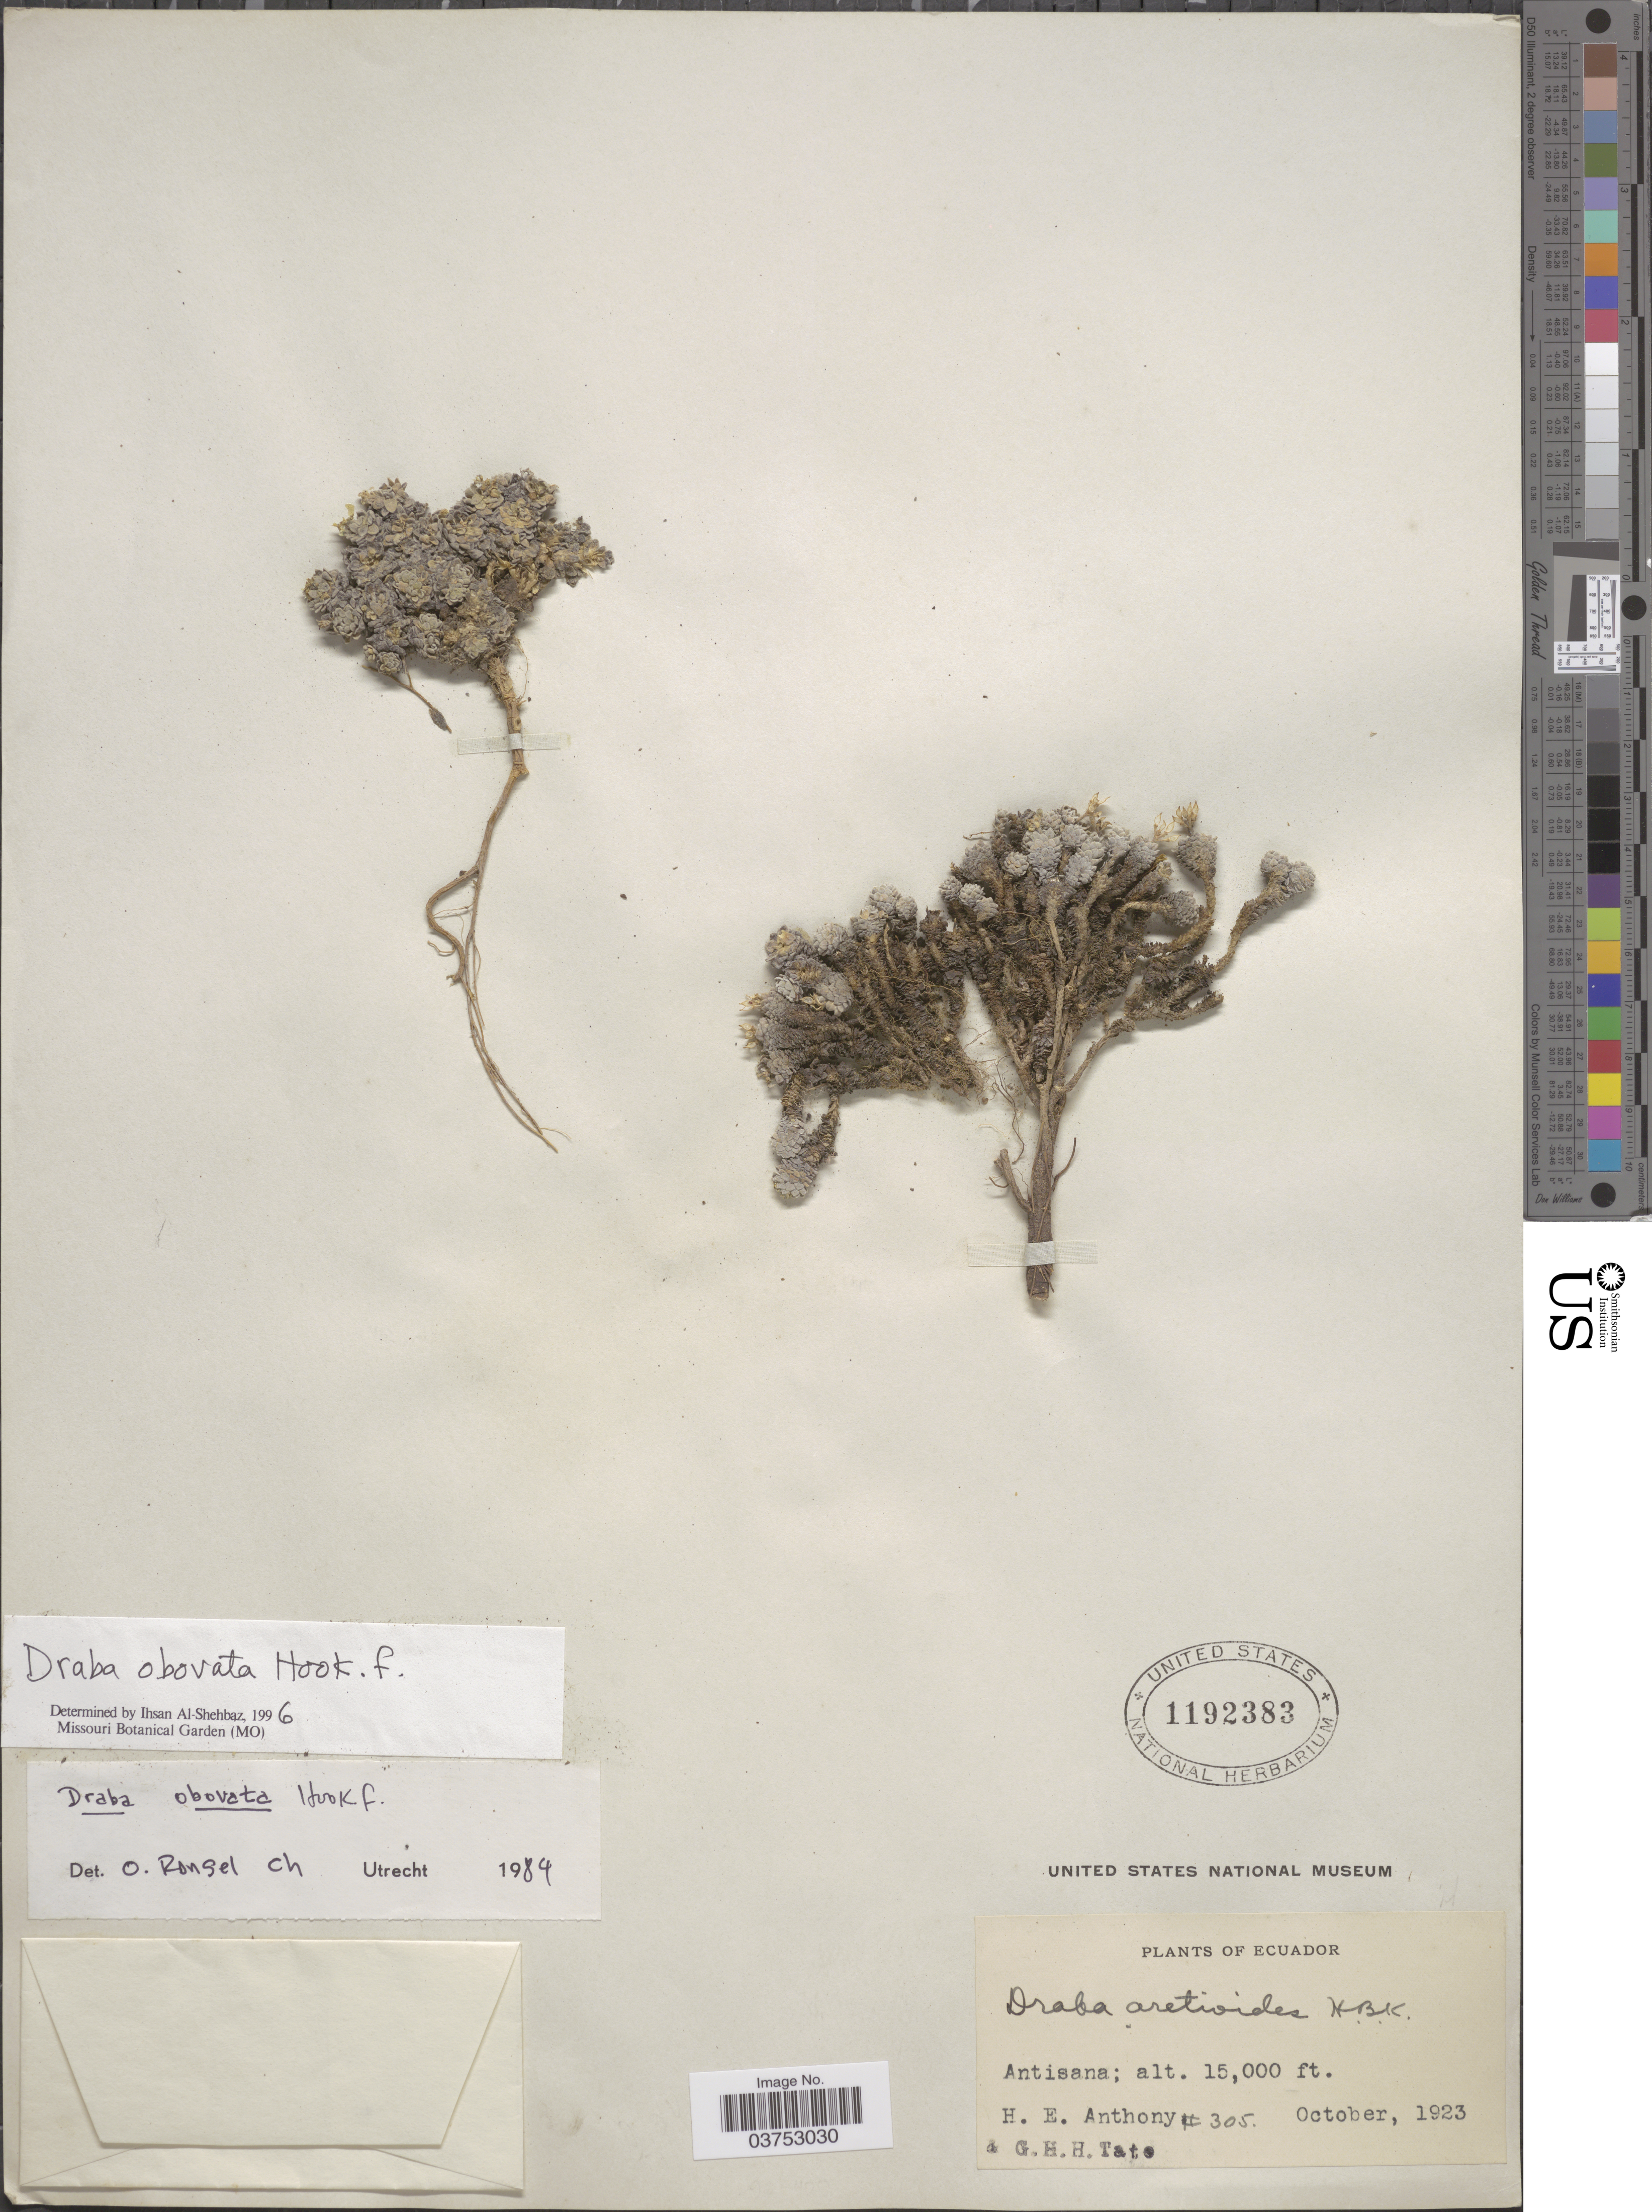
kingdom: Plantae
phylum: Tracheophyta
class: Magnoliopsida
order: Brassicales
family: Brassicaceae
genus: Draba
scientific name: Draba obovata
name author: (A. Gray) Benth.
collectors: H. E. Anthony & G. H. H.Tate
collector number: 305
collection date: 1923-10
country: Ecuador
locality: Antisana.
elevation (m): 4572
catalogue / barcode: US 1192383